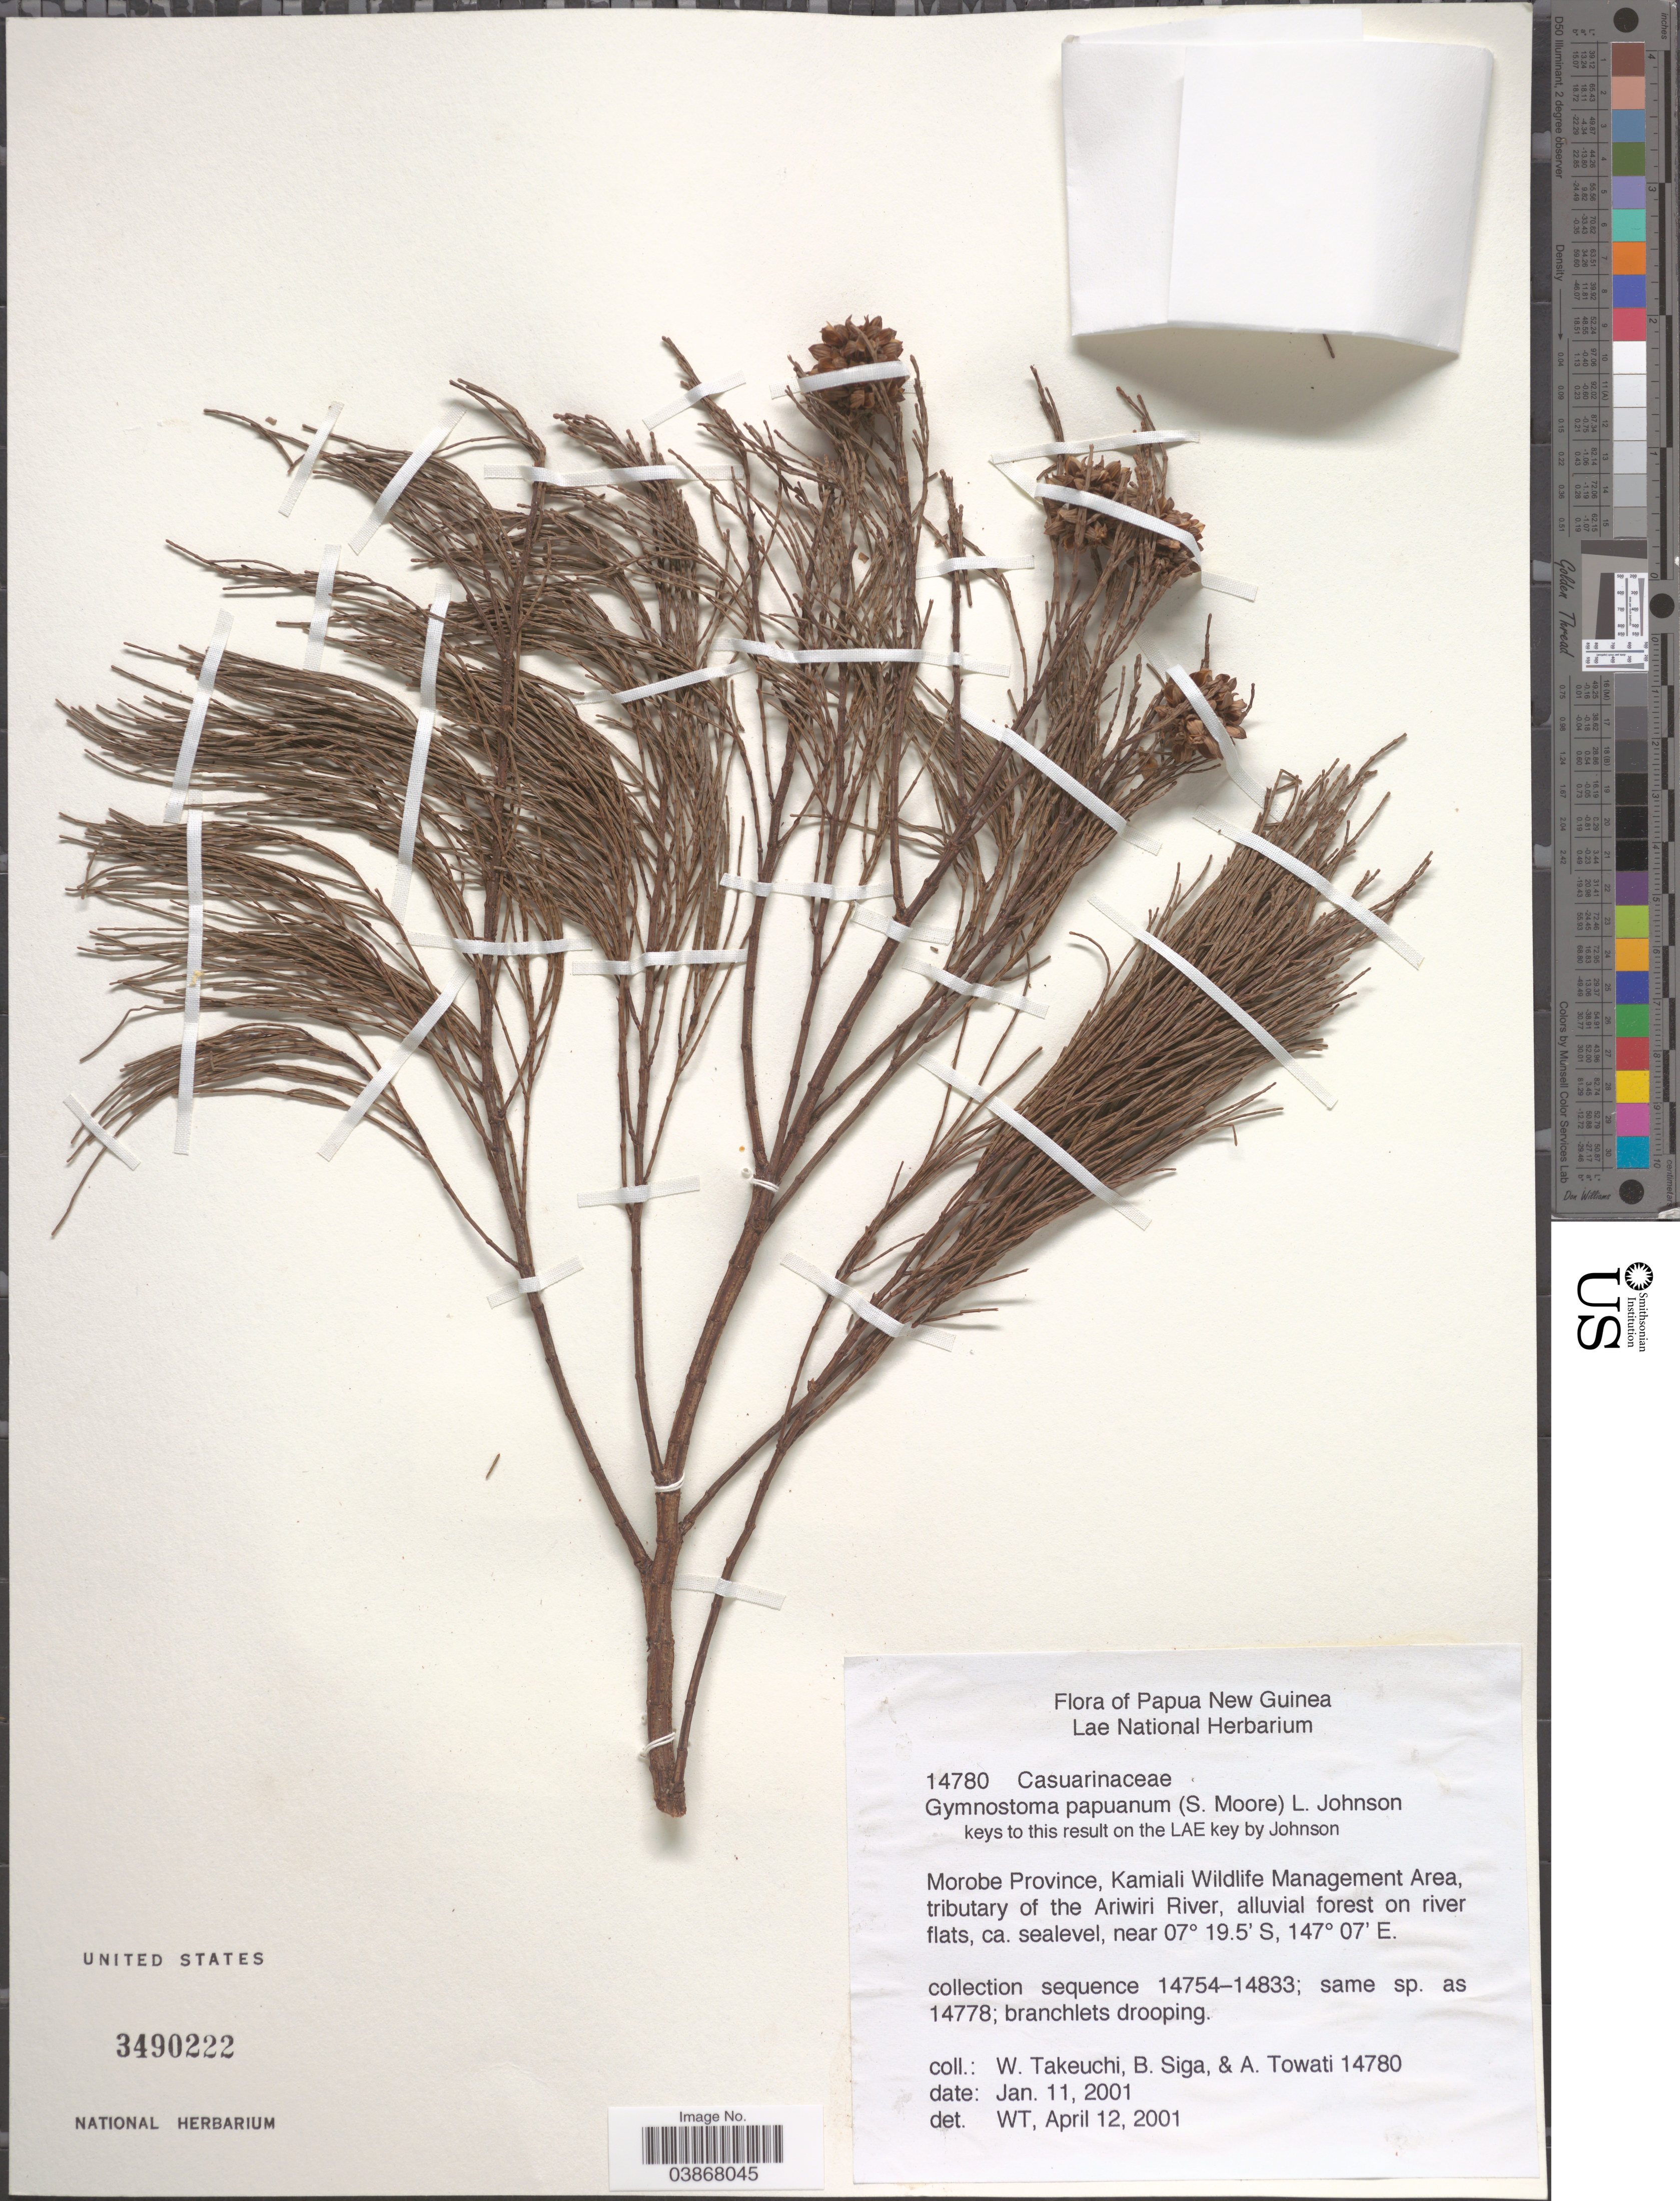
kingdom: Plantae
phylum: Tracheophyta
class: Magnoliopsida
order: Fagales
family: Casuarinaceae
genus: Gymnostoma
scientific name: Gymnostoma papuanum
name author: (S. Moore) L.A.S. Johnson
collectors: W. Takeuchi, B. Siga & A. Towati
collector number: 14780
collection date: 2001-01-11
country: Papua New Guinea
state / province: Morobe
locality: Kamiali Wildlife Management Area, tributary of the Ariwiri River.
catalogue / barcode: US 3490222